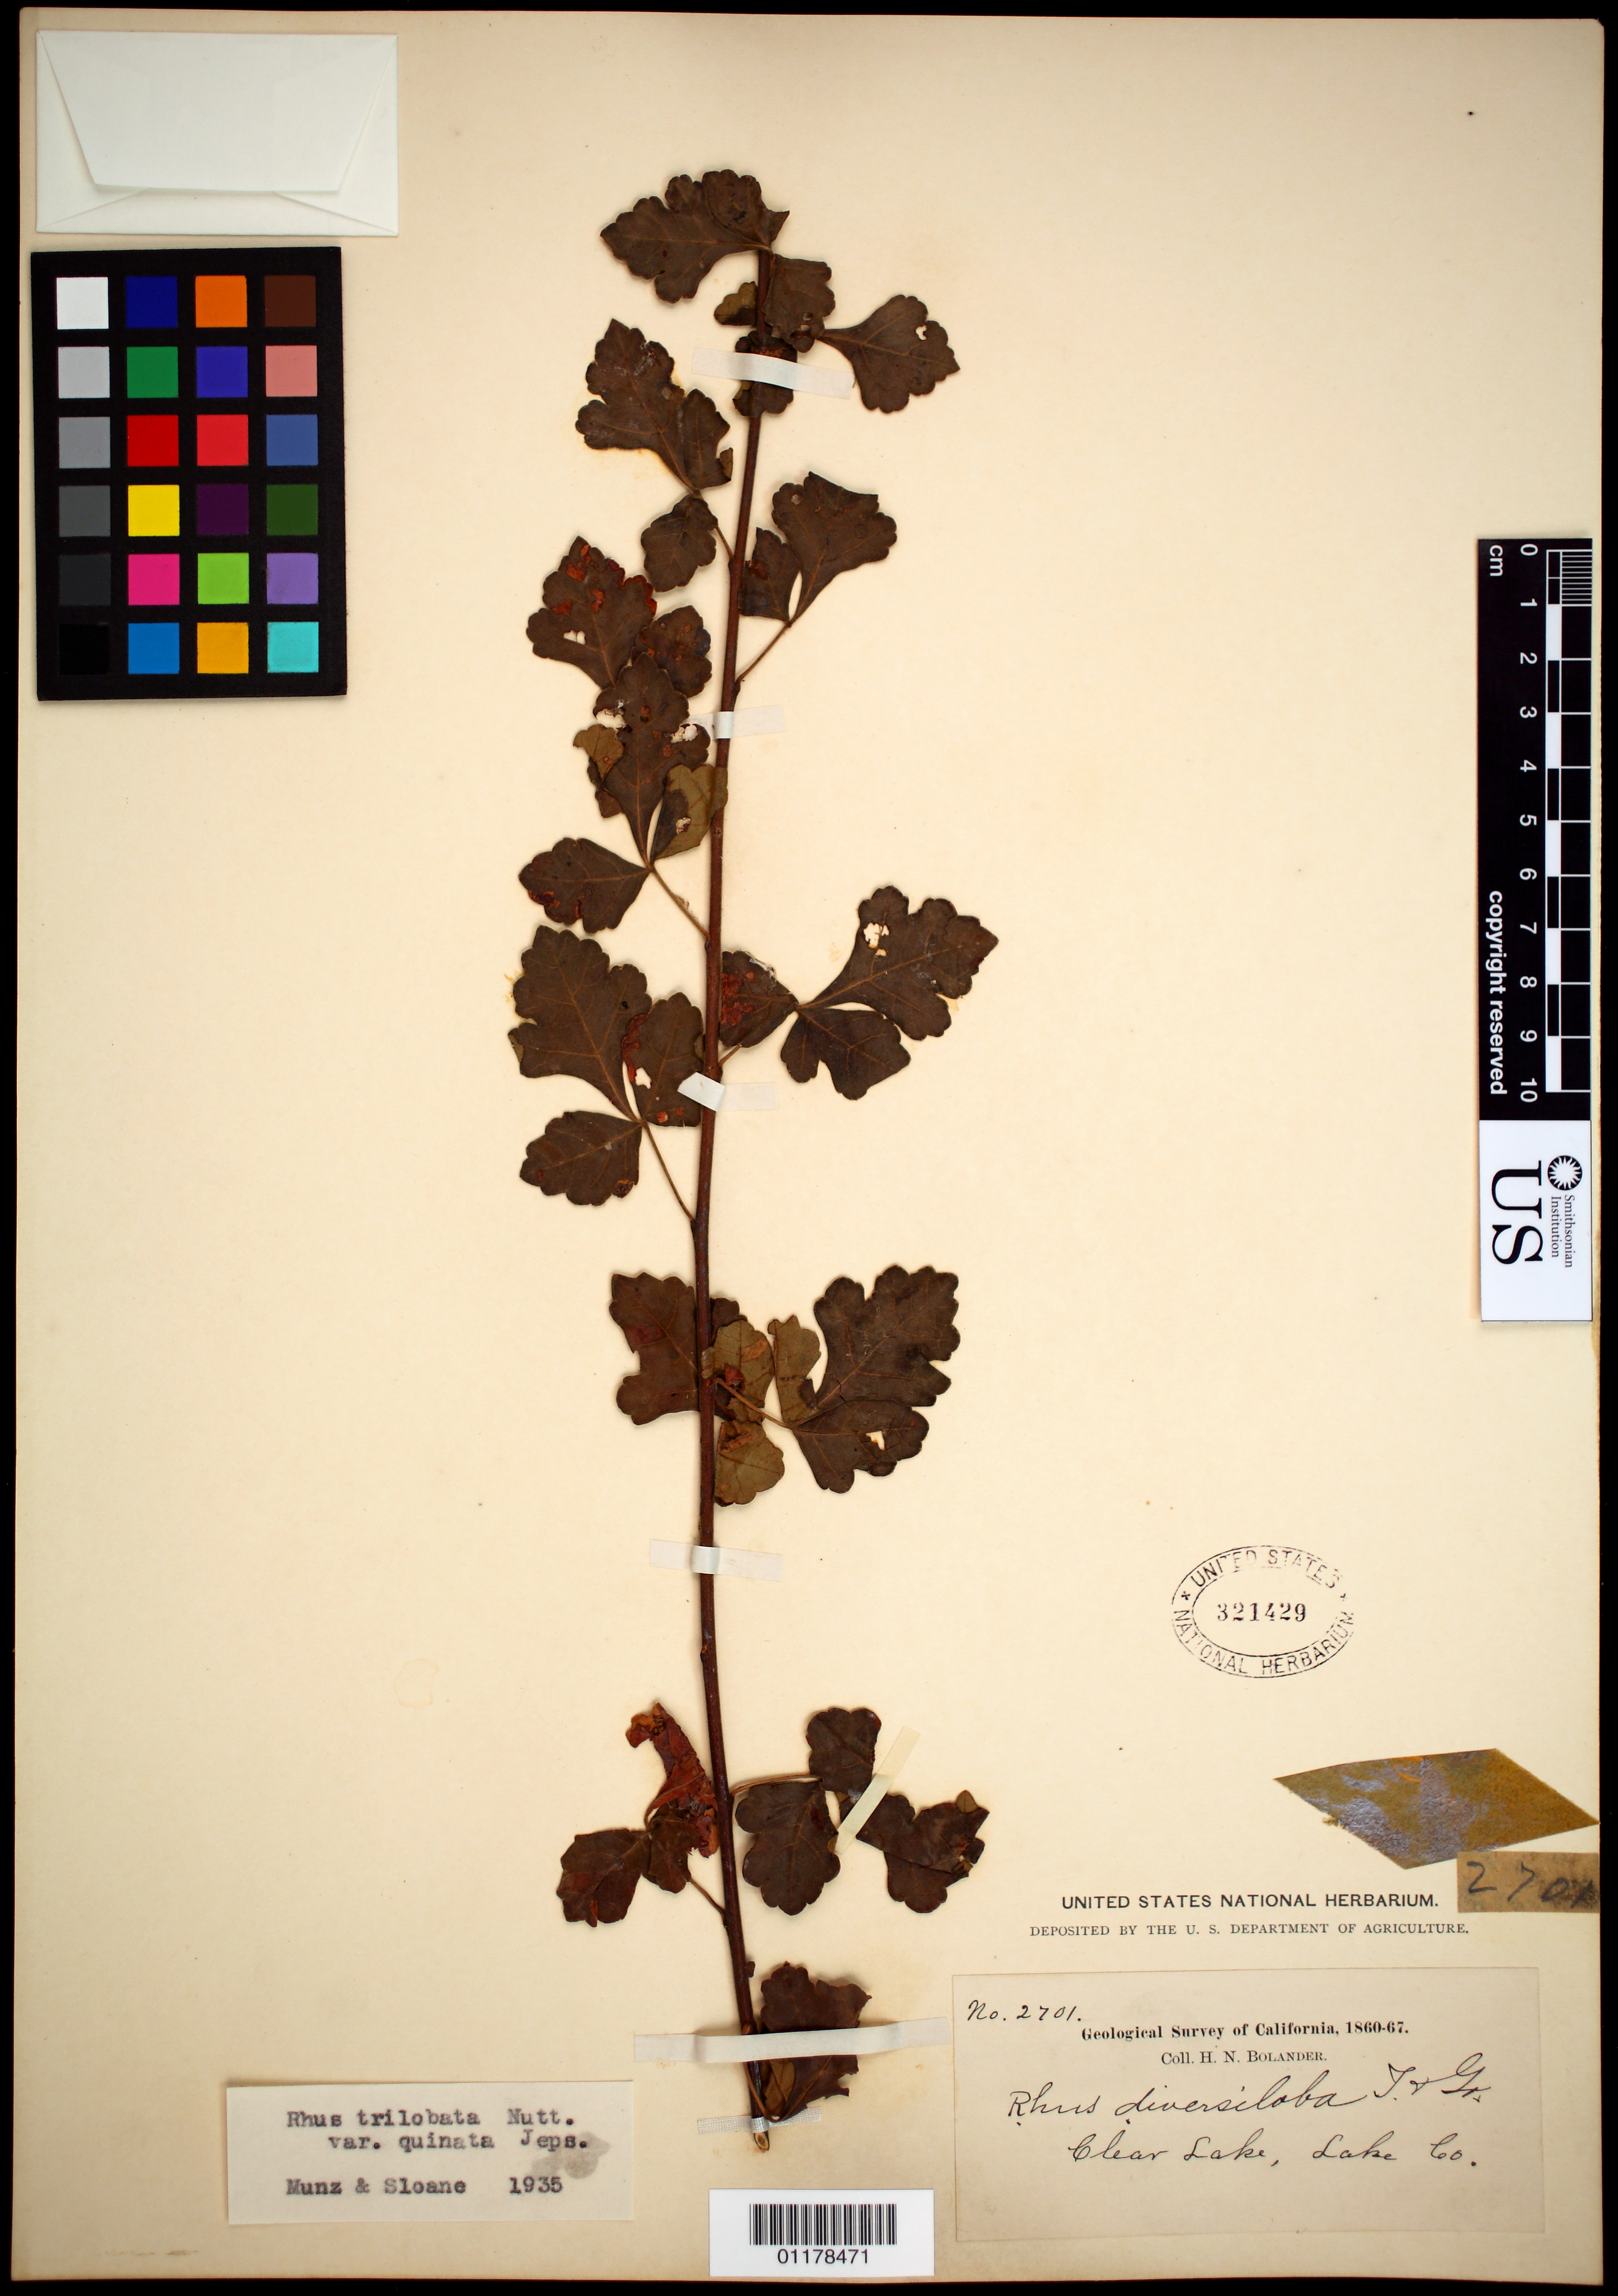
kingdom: Plantae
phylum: Tracheophyta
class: Magnoliopsida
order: Sapindales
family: Anacardiaceae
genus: Rhus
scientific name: Rhus trilobata var. quinata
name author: Jeps.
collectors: H. Bolander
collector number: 2701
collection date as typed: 1860 to -- --- 1867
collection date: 1860/1867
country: United States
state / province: California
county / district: Lake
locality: Clear Lake.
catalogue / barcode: US 321429